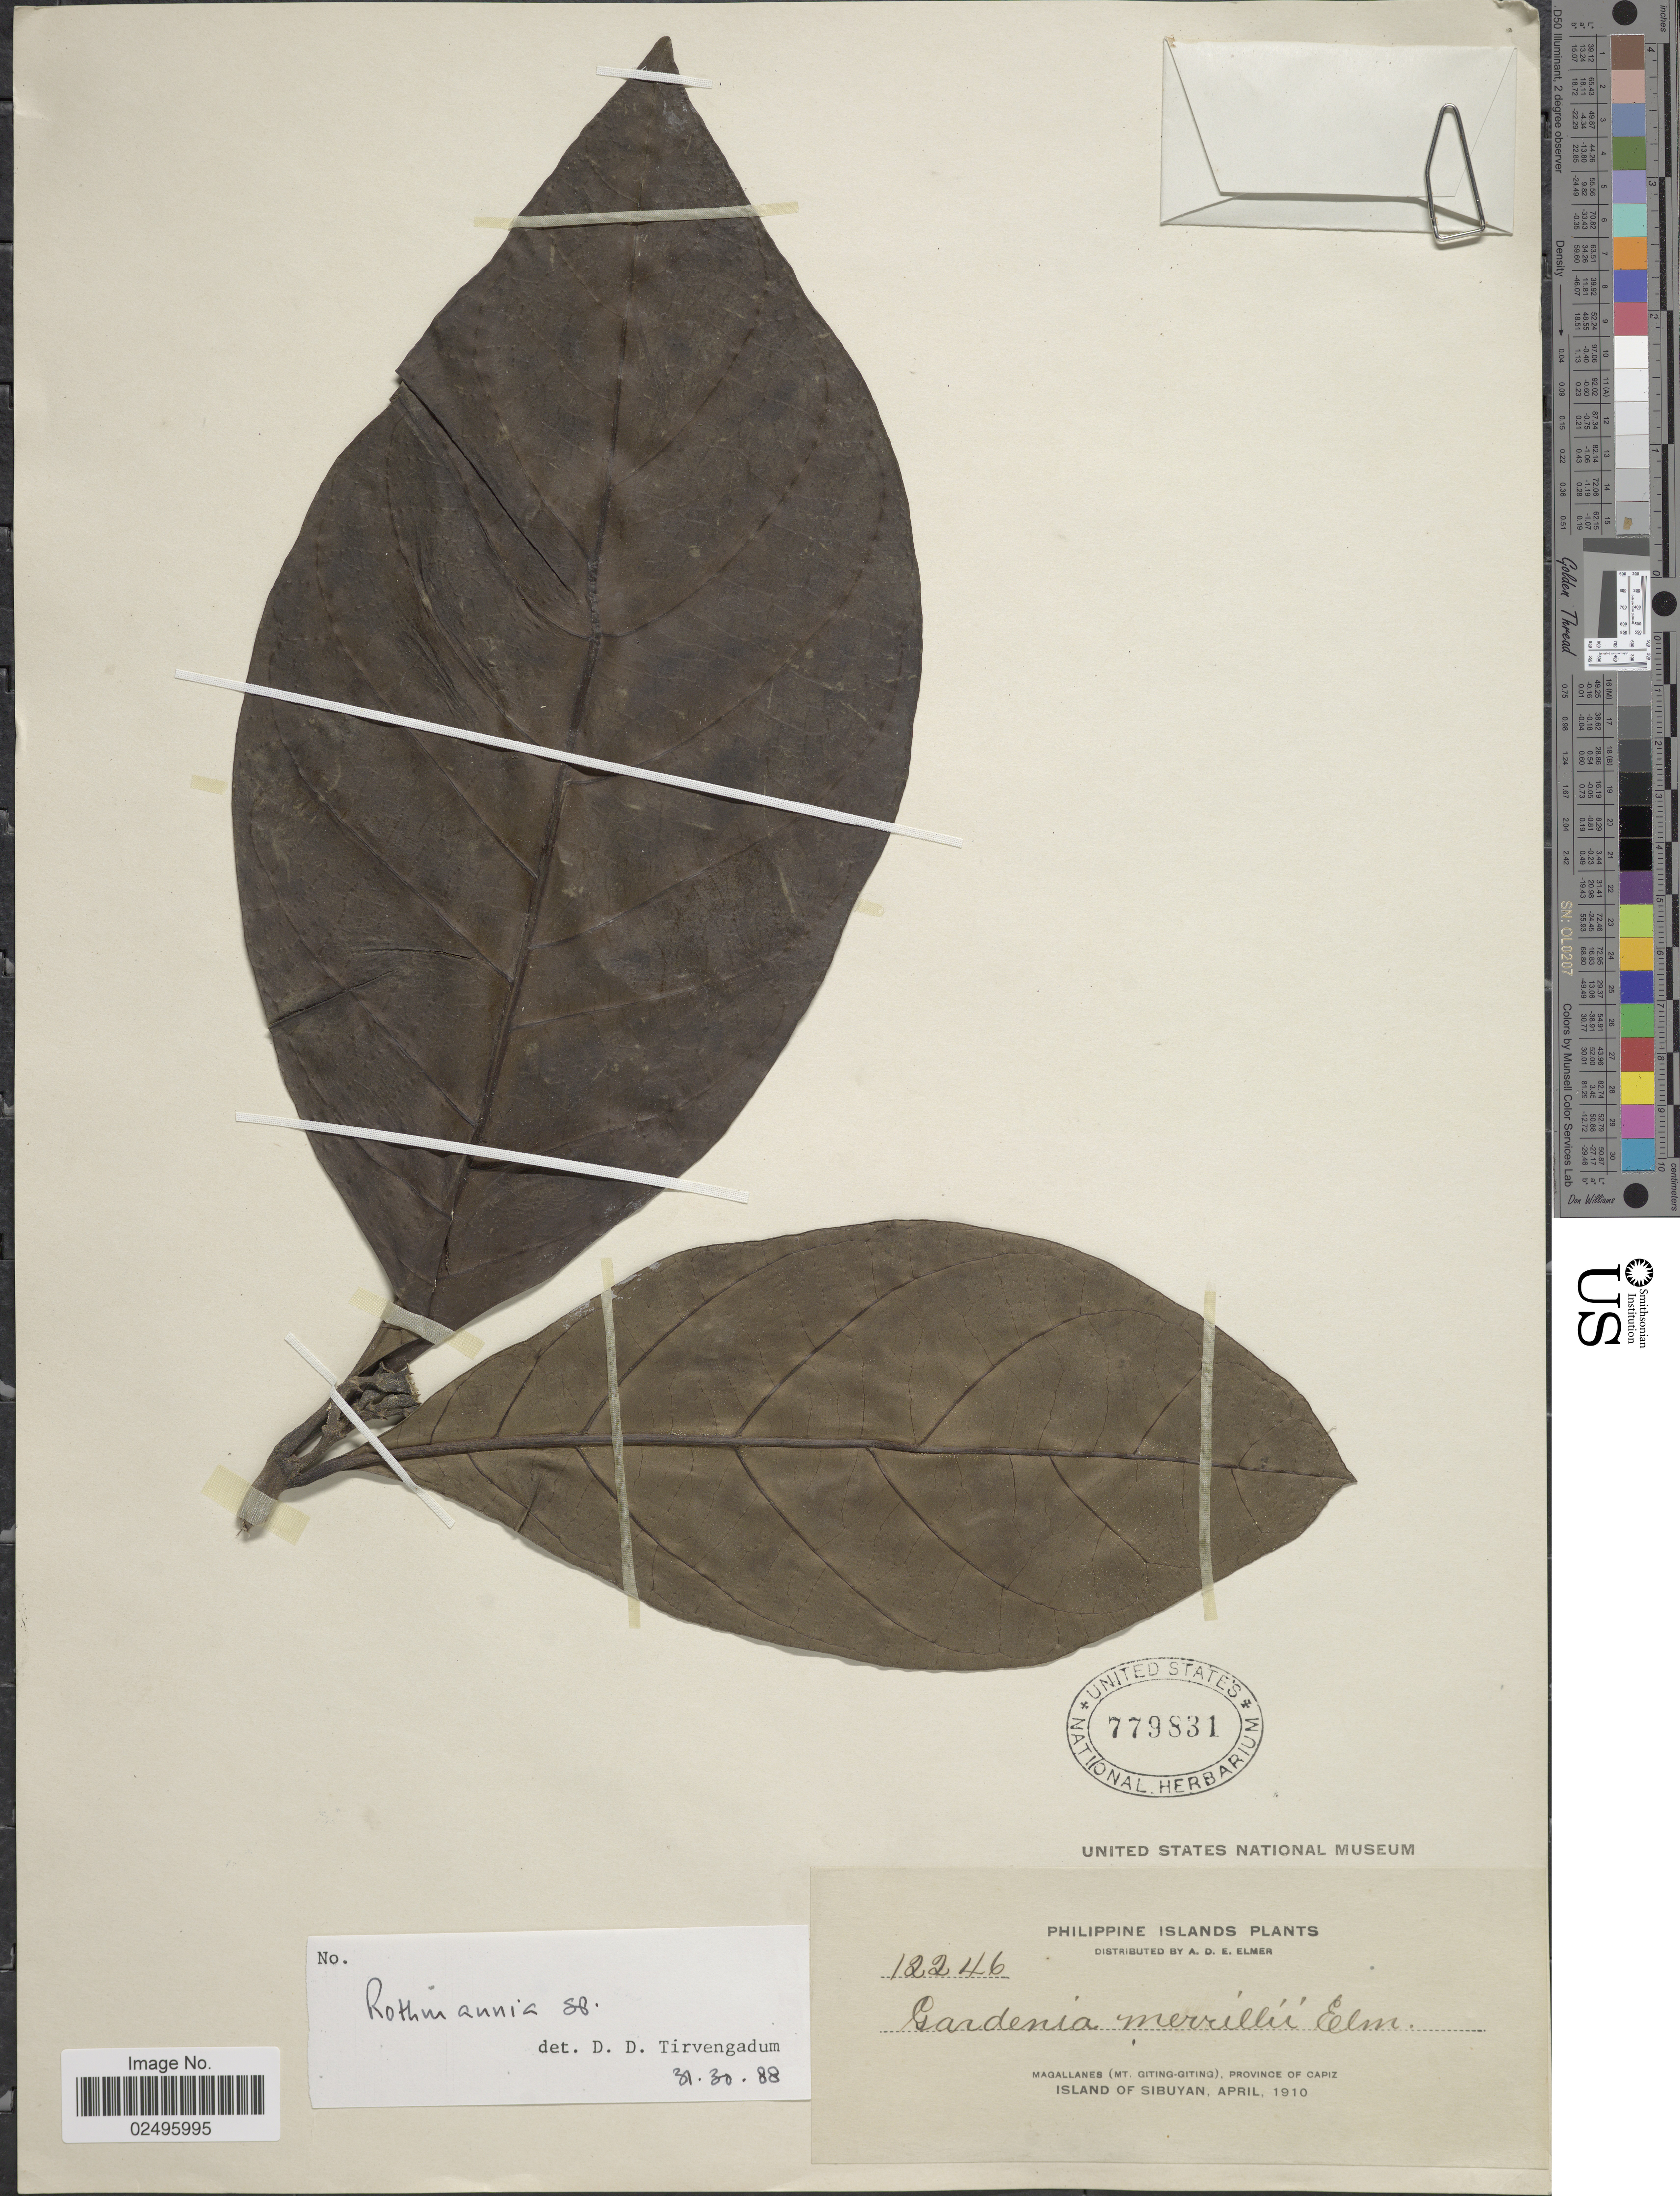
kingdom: Plantae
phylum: Tracheophyta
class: Magnoliopsida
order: Gentianales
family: Rubiaceae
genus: Rothmannia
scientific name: Rothmannia negrosensis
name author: (Merr.) J.T. Pereira & Ridsdale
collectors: A. D. E. Elmer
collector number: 12246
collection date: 1910-04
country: Philippines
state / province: Western Visayas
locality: Philippine Islands, Magallanes (Mt Giting-Giting), Province of Capiz, Island of Sibuyan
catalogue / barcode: US 779831